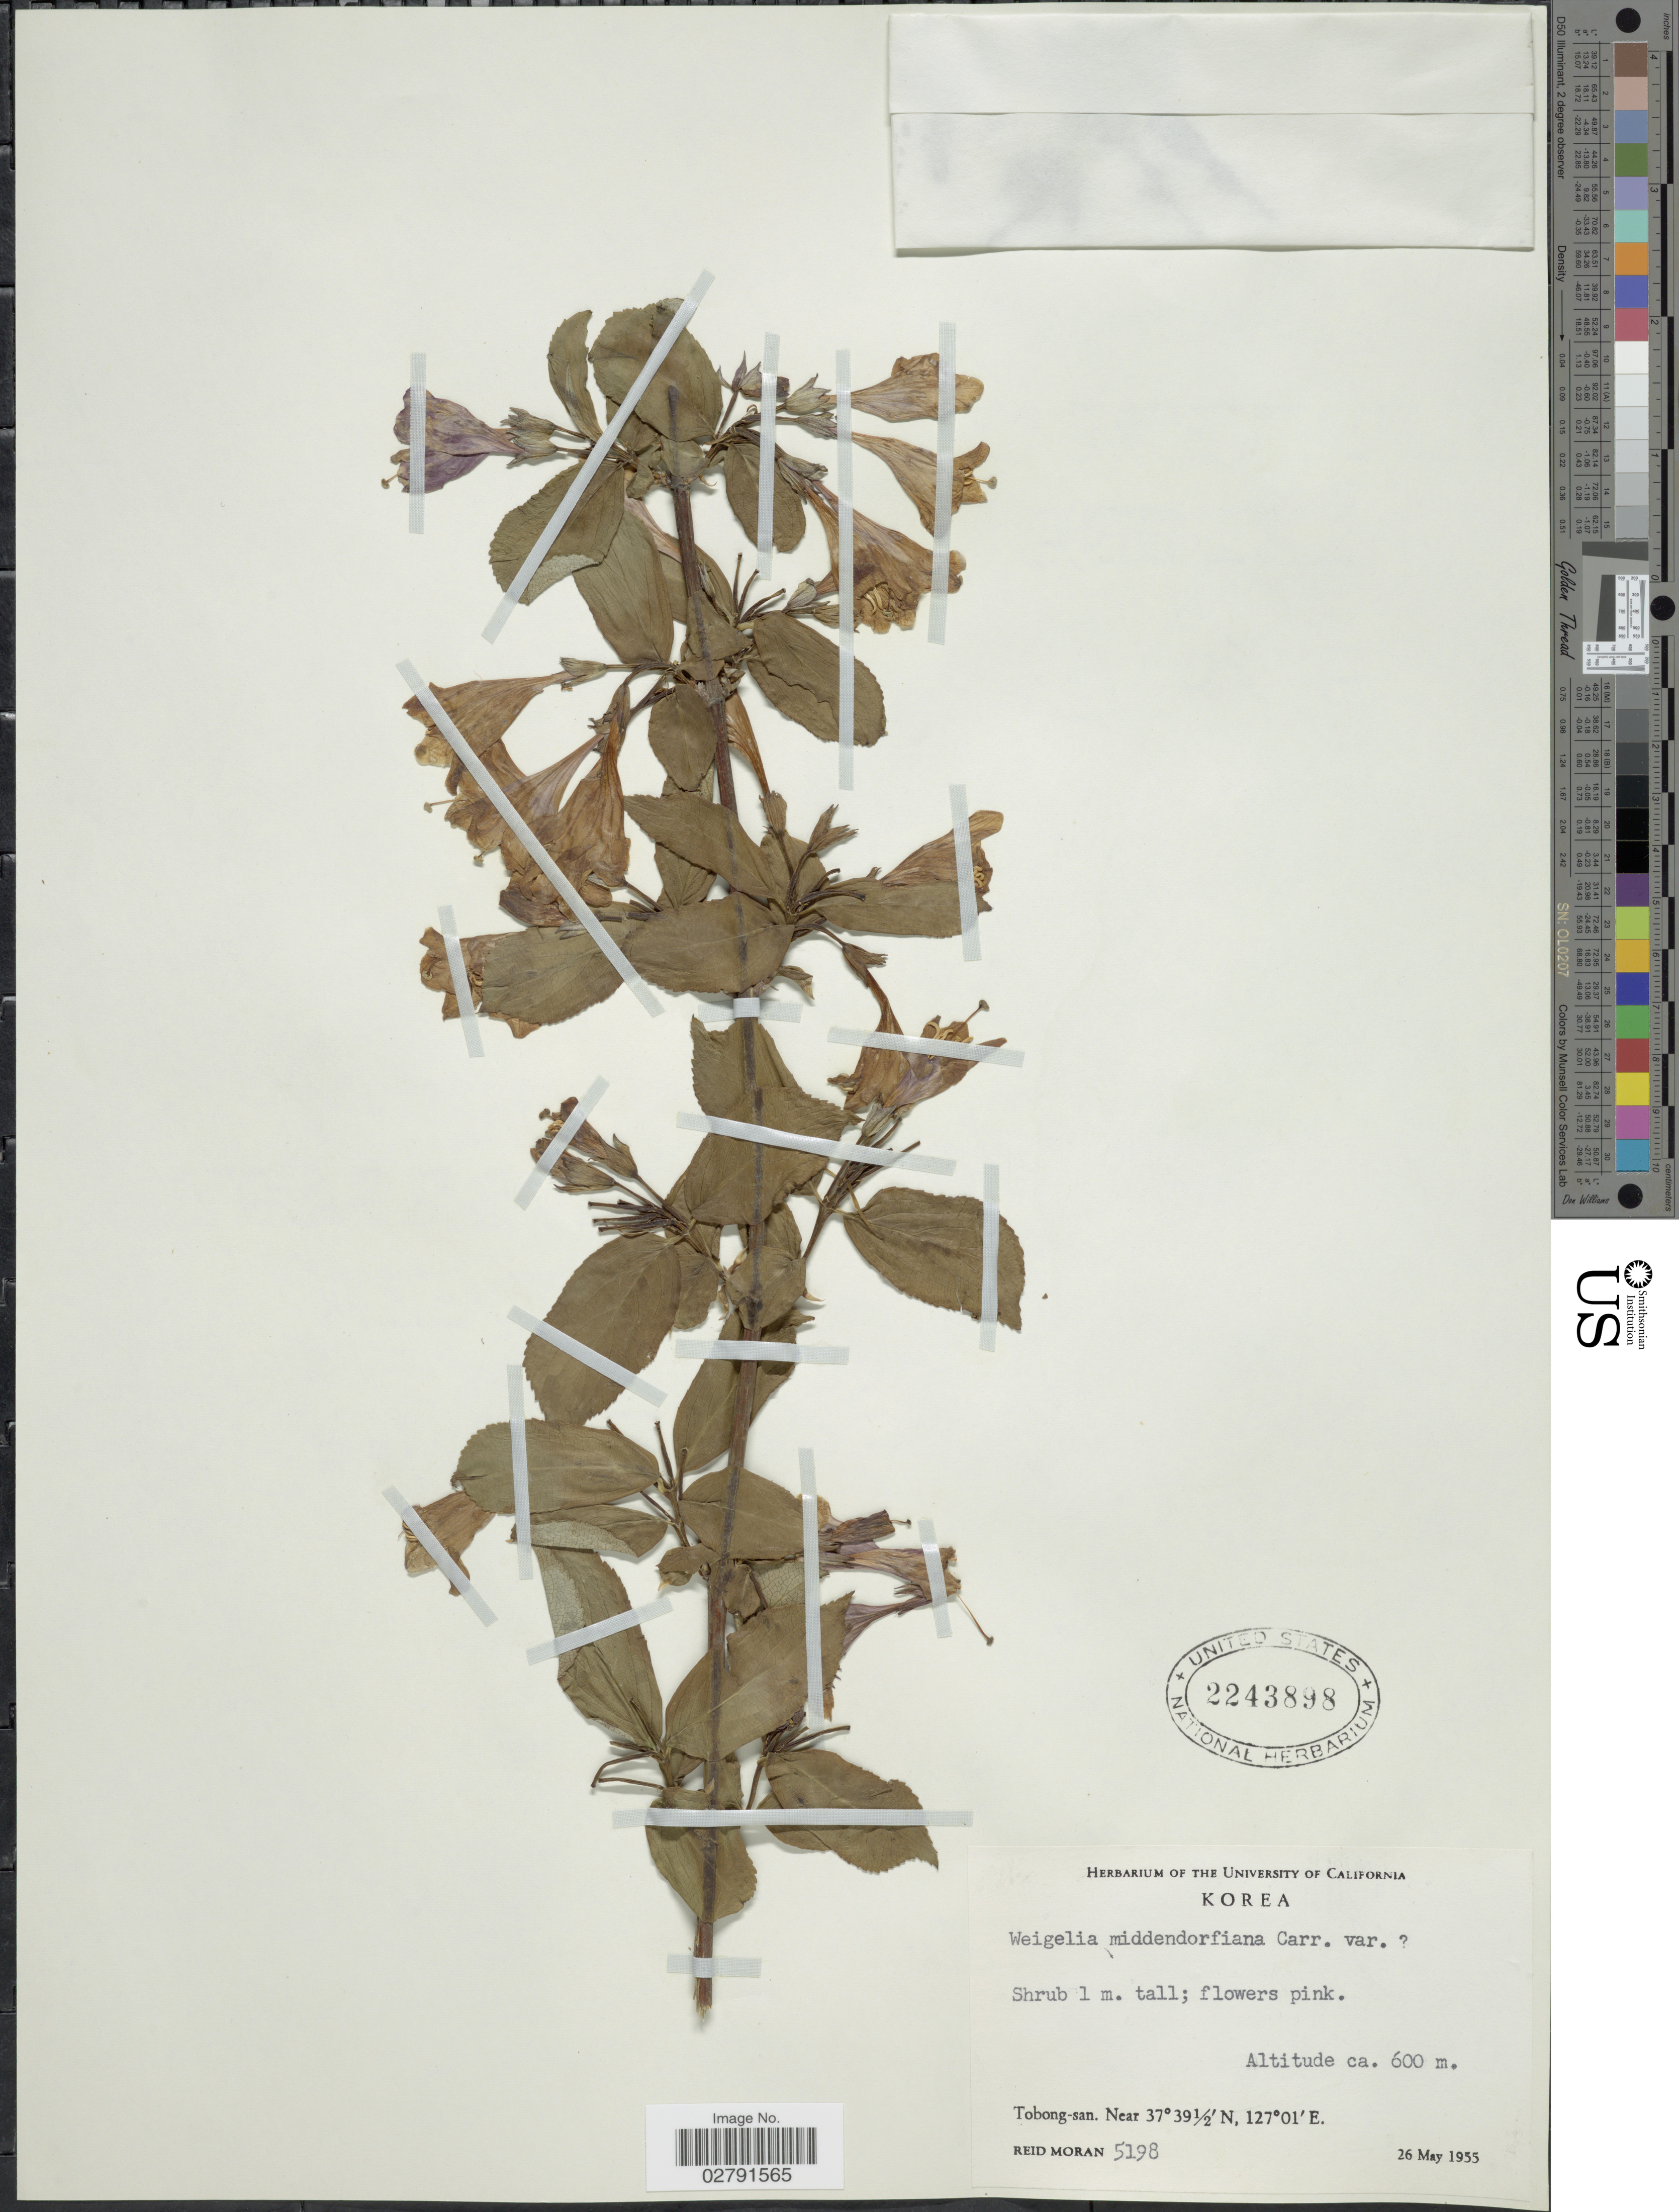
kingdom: Plantae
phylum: Tracheophyta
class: Magnoliopsida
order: Dipsacales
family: Caprifoliaceae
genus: Diervilla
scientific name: Diervilla middendorfiana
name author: Carrière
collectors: R. V. Moran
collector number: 5198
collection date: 1955-05-26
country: South Korea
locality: Tobong-san.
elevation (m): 600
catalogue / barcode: US 2243898